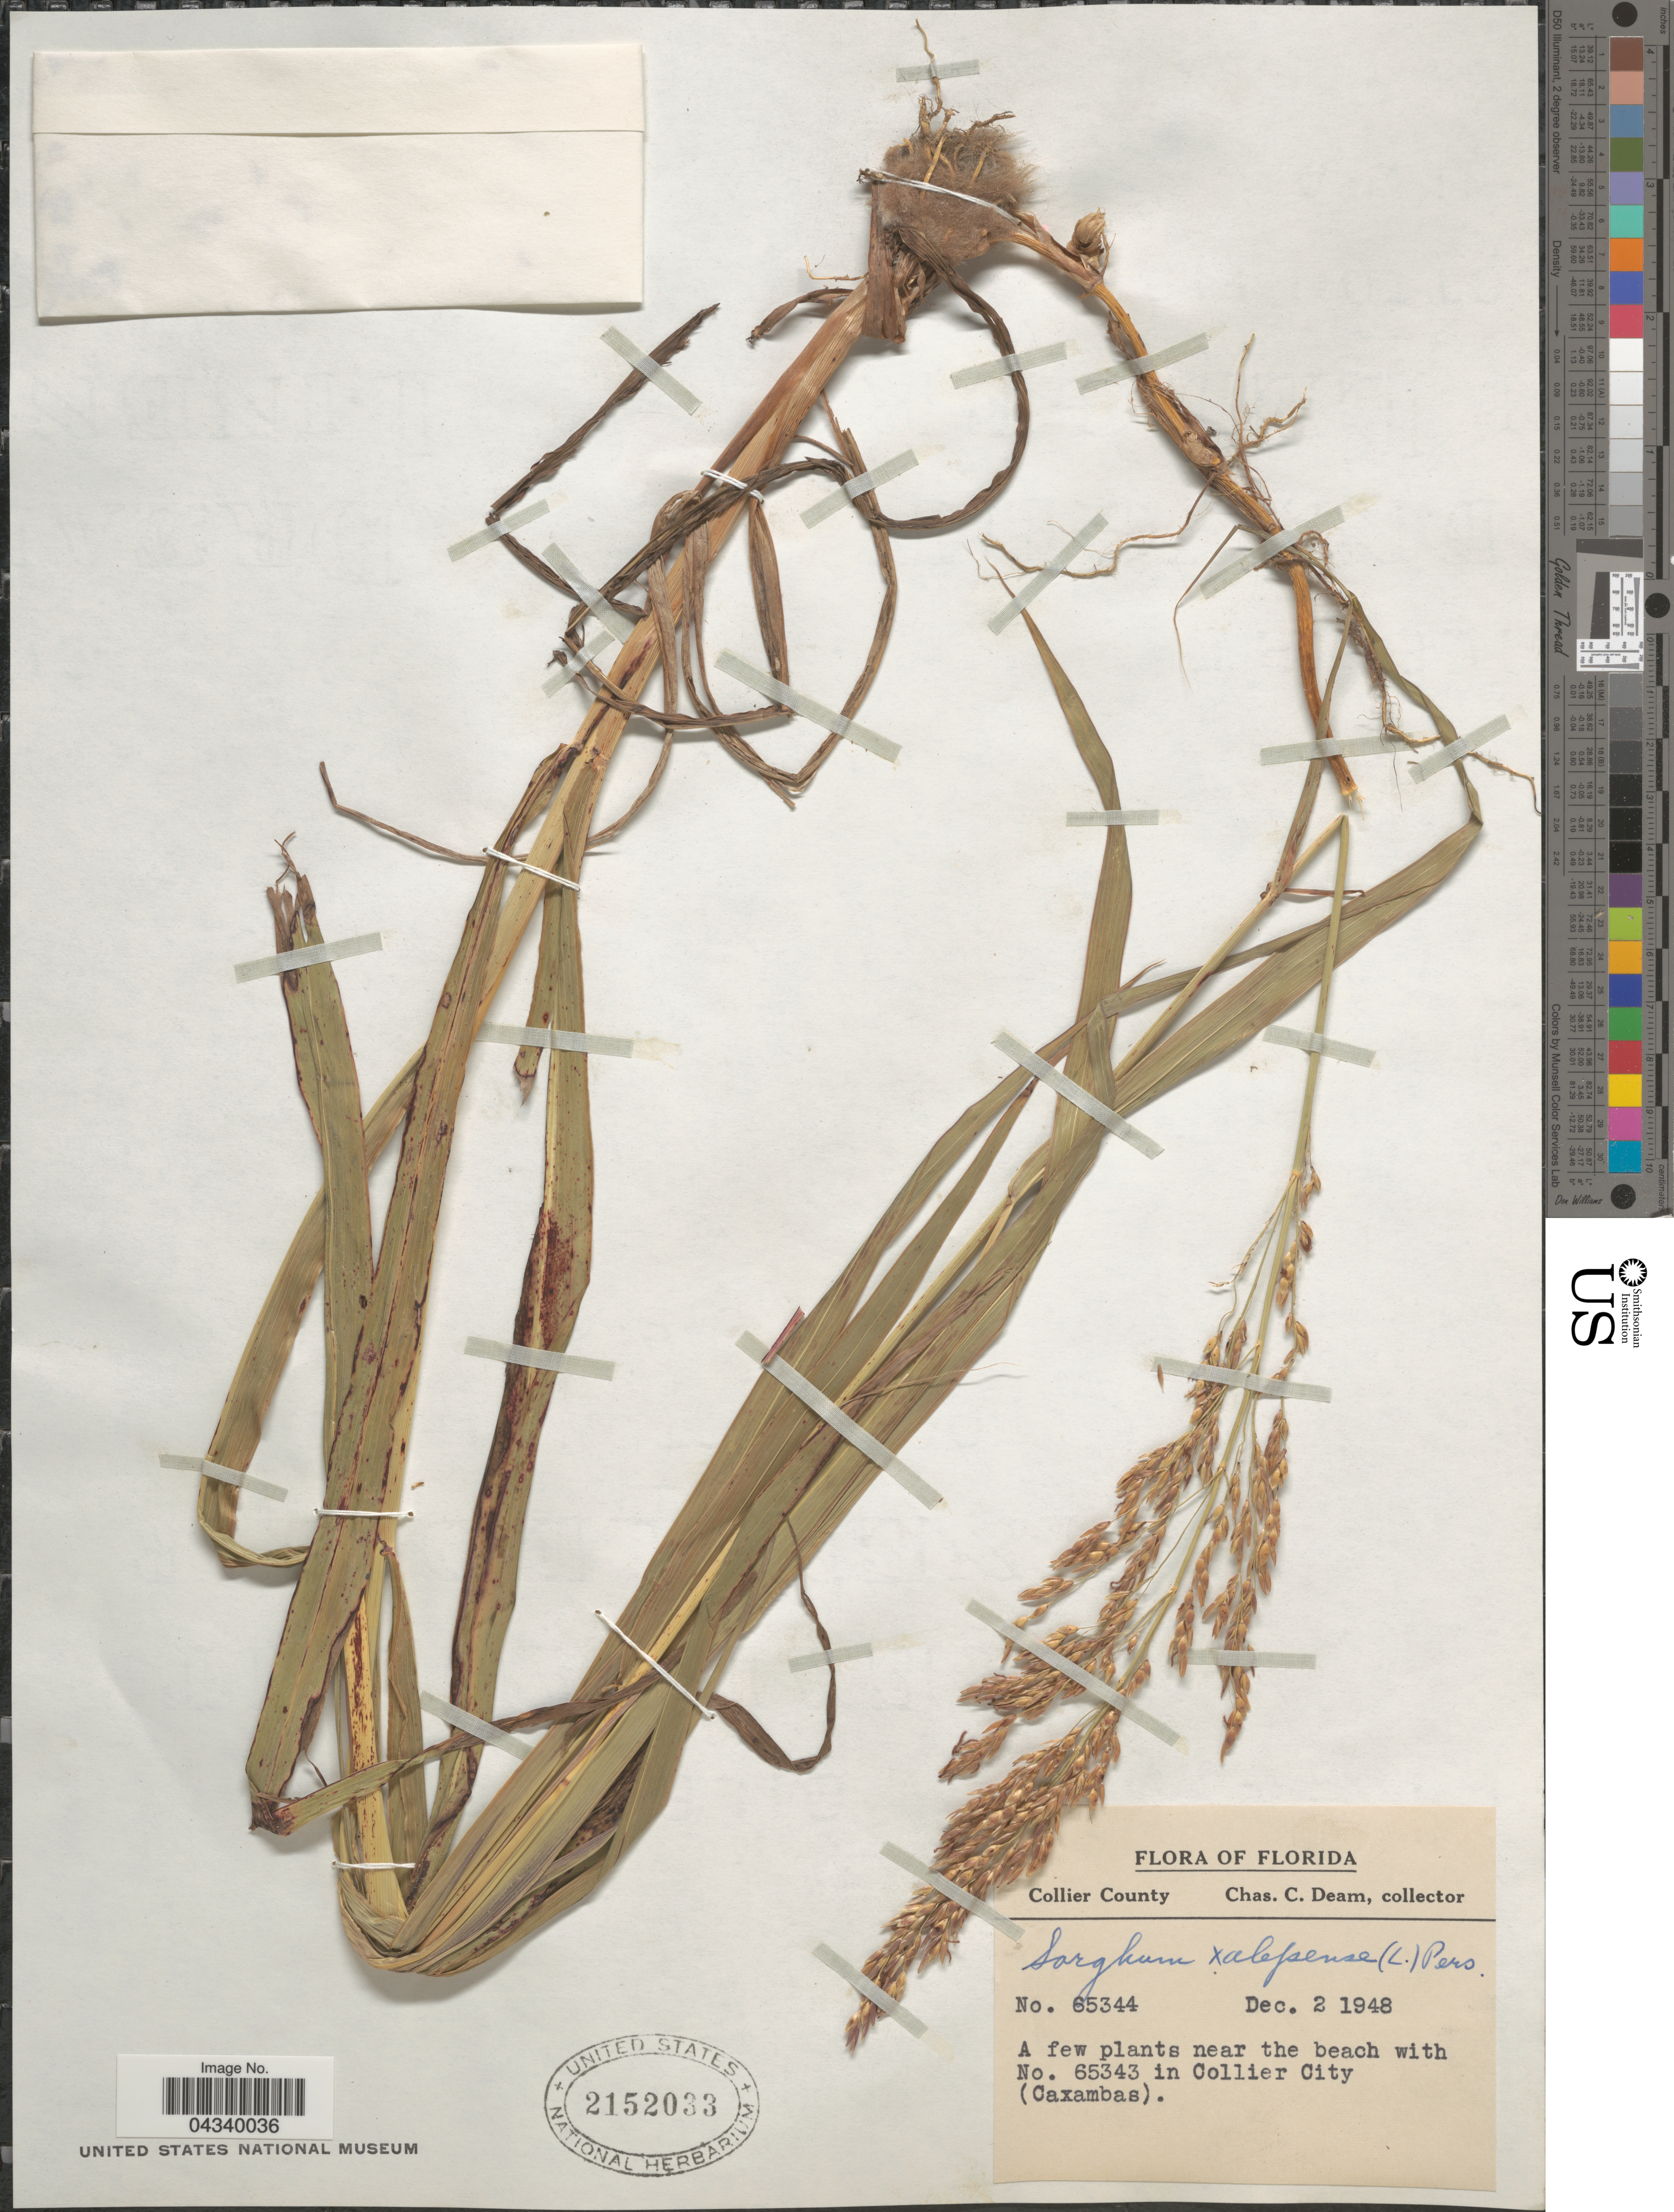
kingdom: Plantae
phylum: Tracheophyta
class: Liliopsida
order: Poales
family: Poaceae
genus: Sorghum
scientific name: Sorghum halepense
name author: (L.) Pers.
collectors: C. C. Deam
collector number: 65344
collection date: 1948-12-02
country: United States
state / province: Florida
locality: Collier County. Near the beach in Collier City (Caxambas).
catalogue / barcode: US 2152033